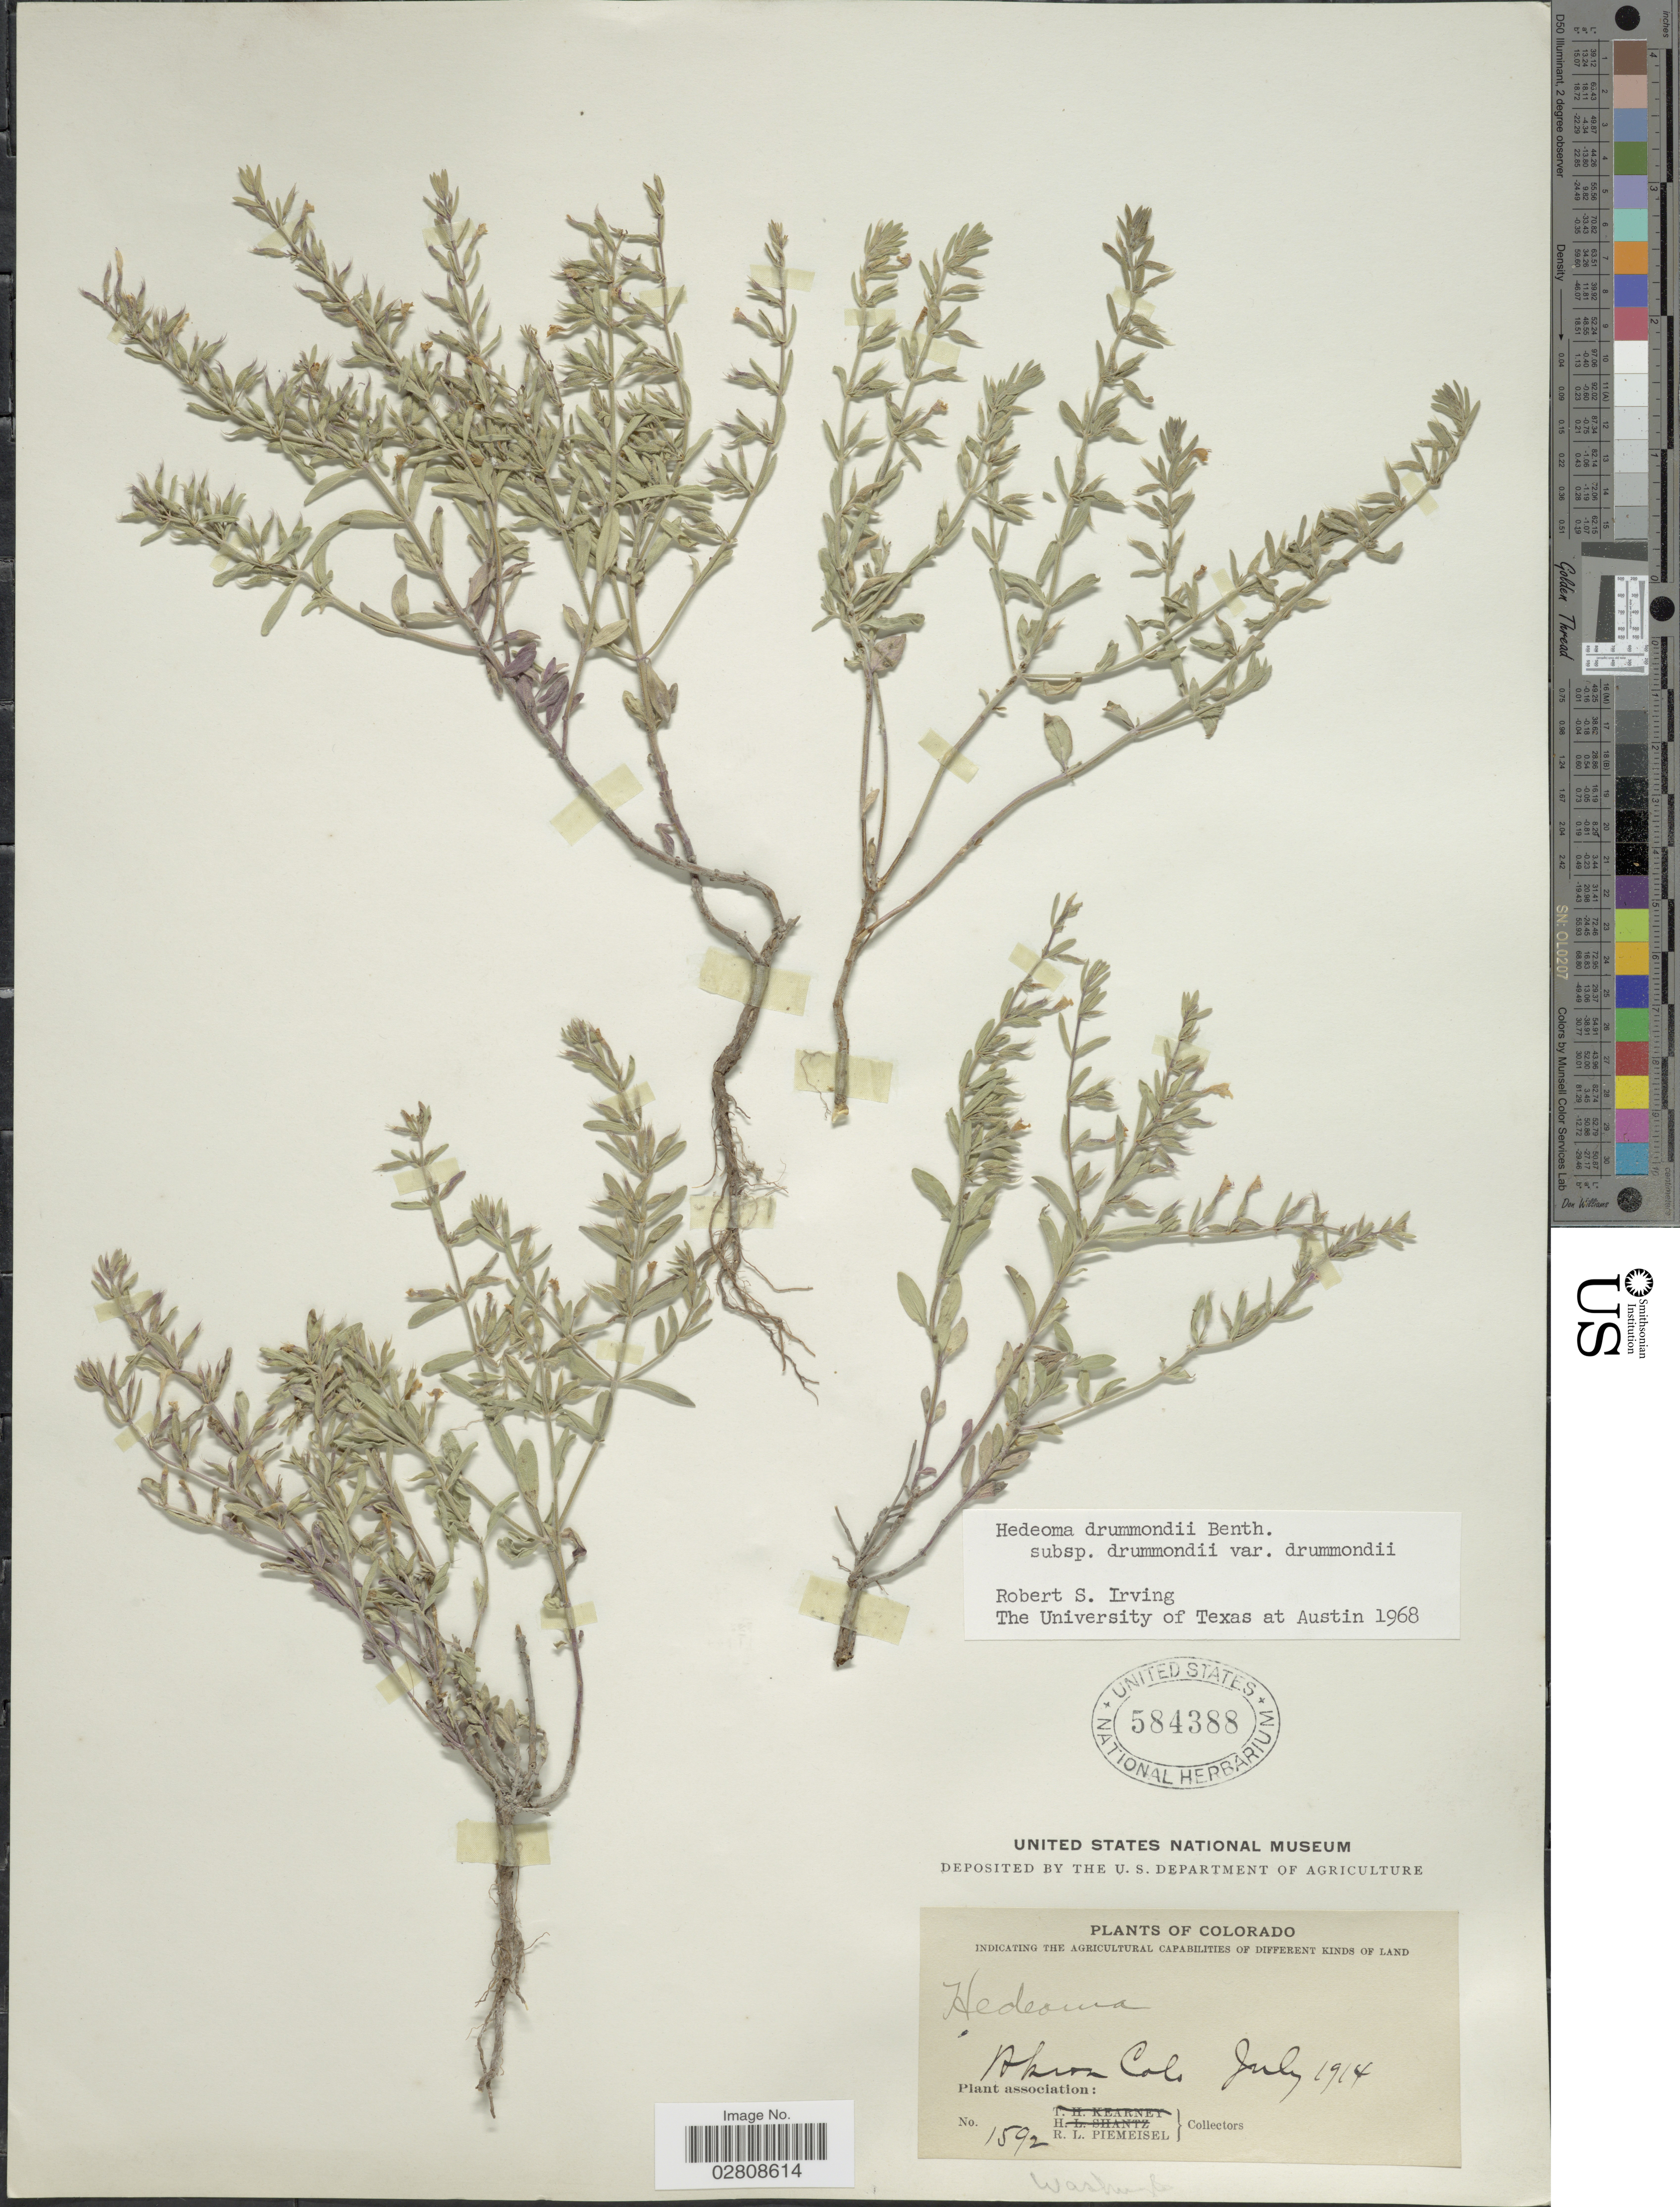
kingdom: Plantae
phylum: Tracheophyta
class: Magnoliopsida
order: Lamiales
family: Lamiaceae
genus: Hedeoma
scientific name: Hedeoma drummondii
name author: Benth.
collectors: R. L. Piemeisel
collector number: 1592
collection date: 1914-07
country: United States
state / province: Colorado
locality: Akron. Washburn Co.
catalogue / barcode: US 584388